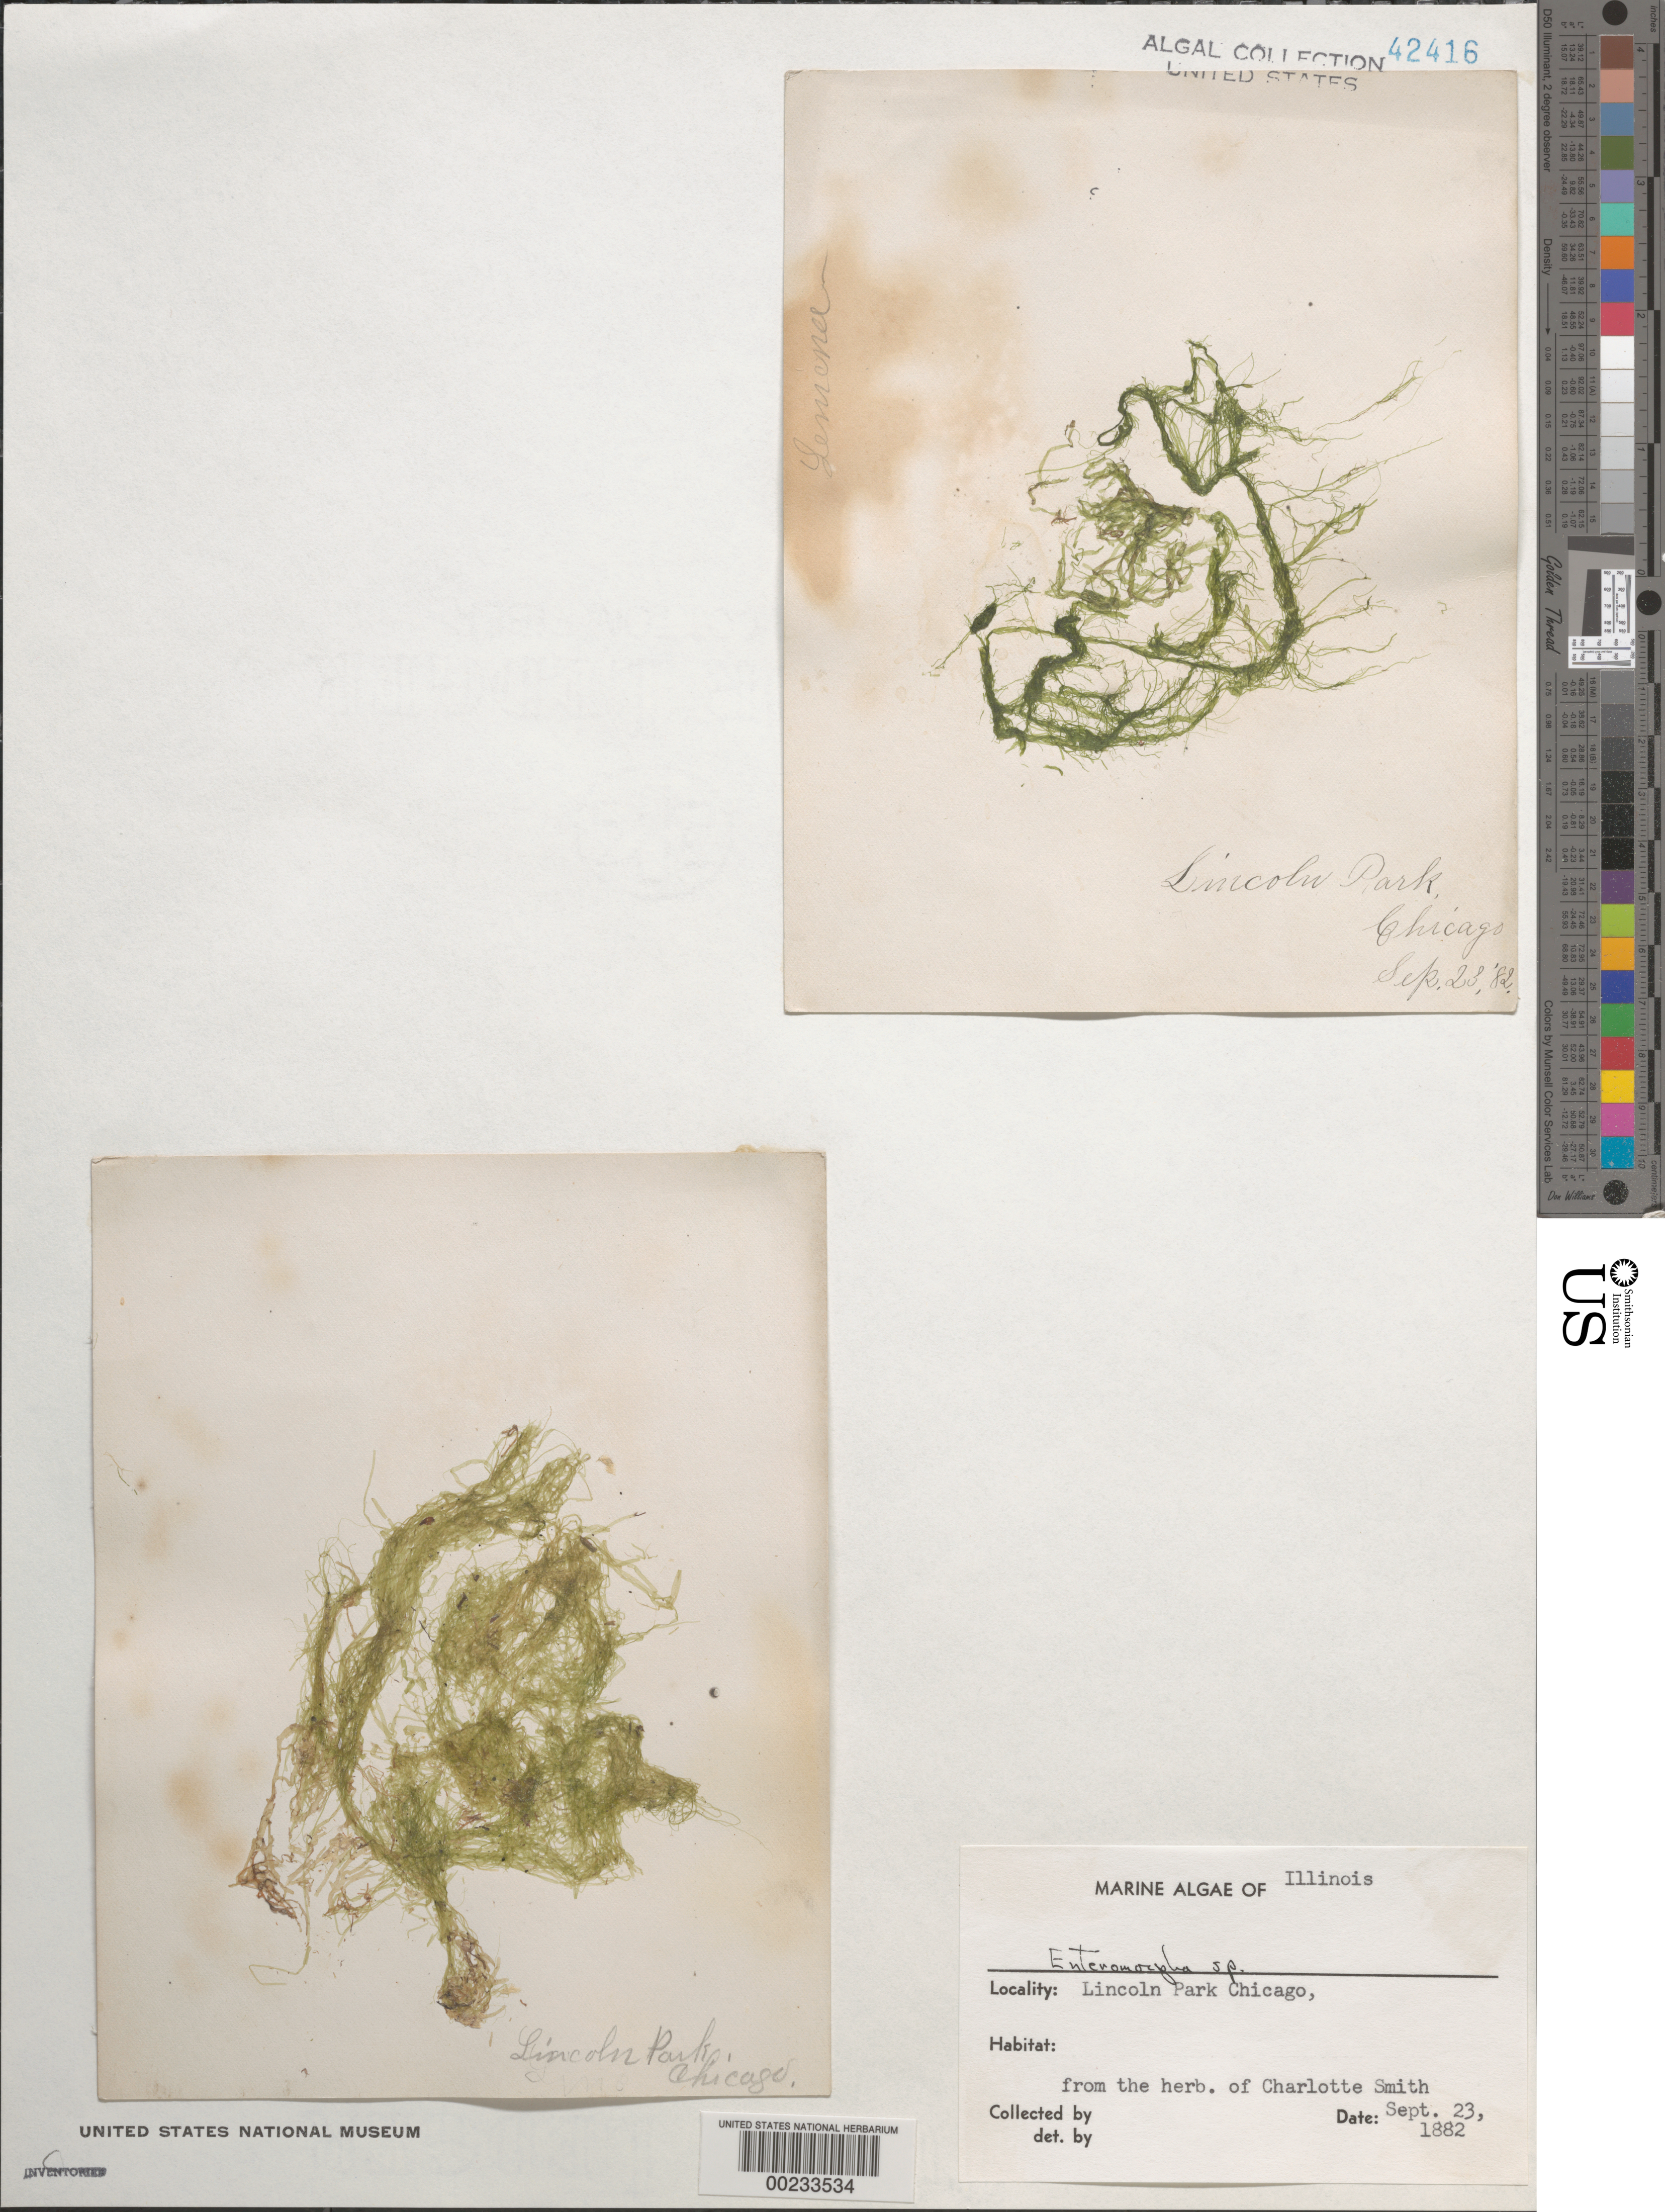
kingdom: Plantae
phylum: Chlorophyta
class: Ulvophyceae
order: Ulvales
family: Ulvaceae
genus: Ulva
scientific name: Ulva sp.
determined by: Algae name updating Project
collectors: Charlotte Smith (herbarium)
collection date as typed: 23 Sep 1882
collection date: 1882-09-23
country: United States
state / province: Illinois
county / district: Cook County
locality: Chicago, Lincoln Park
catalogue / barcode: US 42416